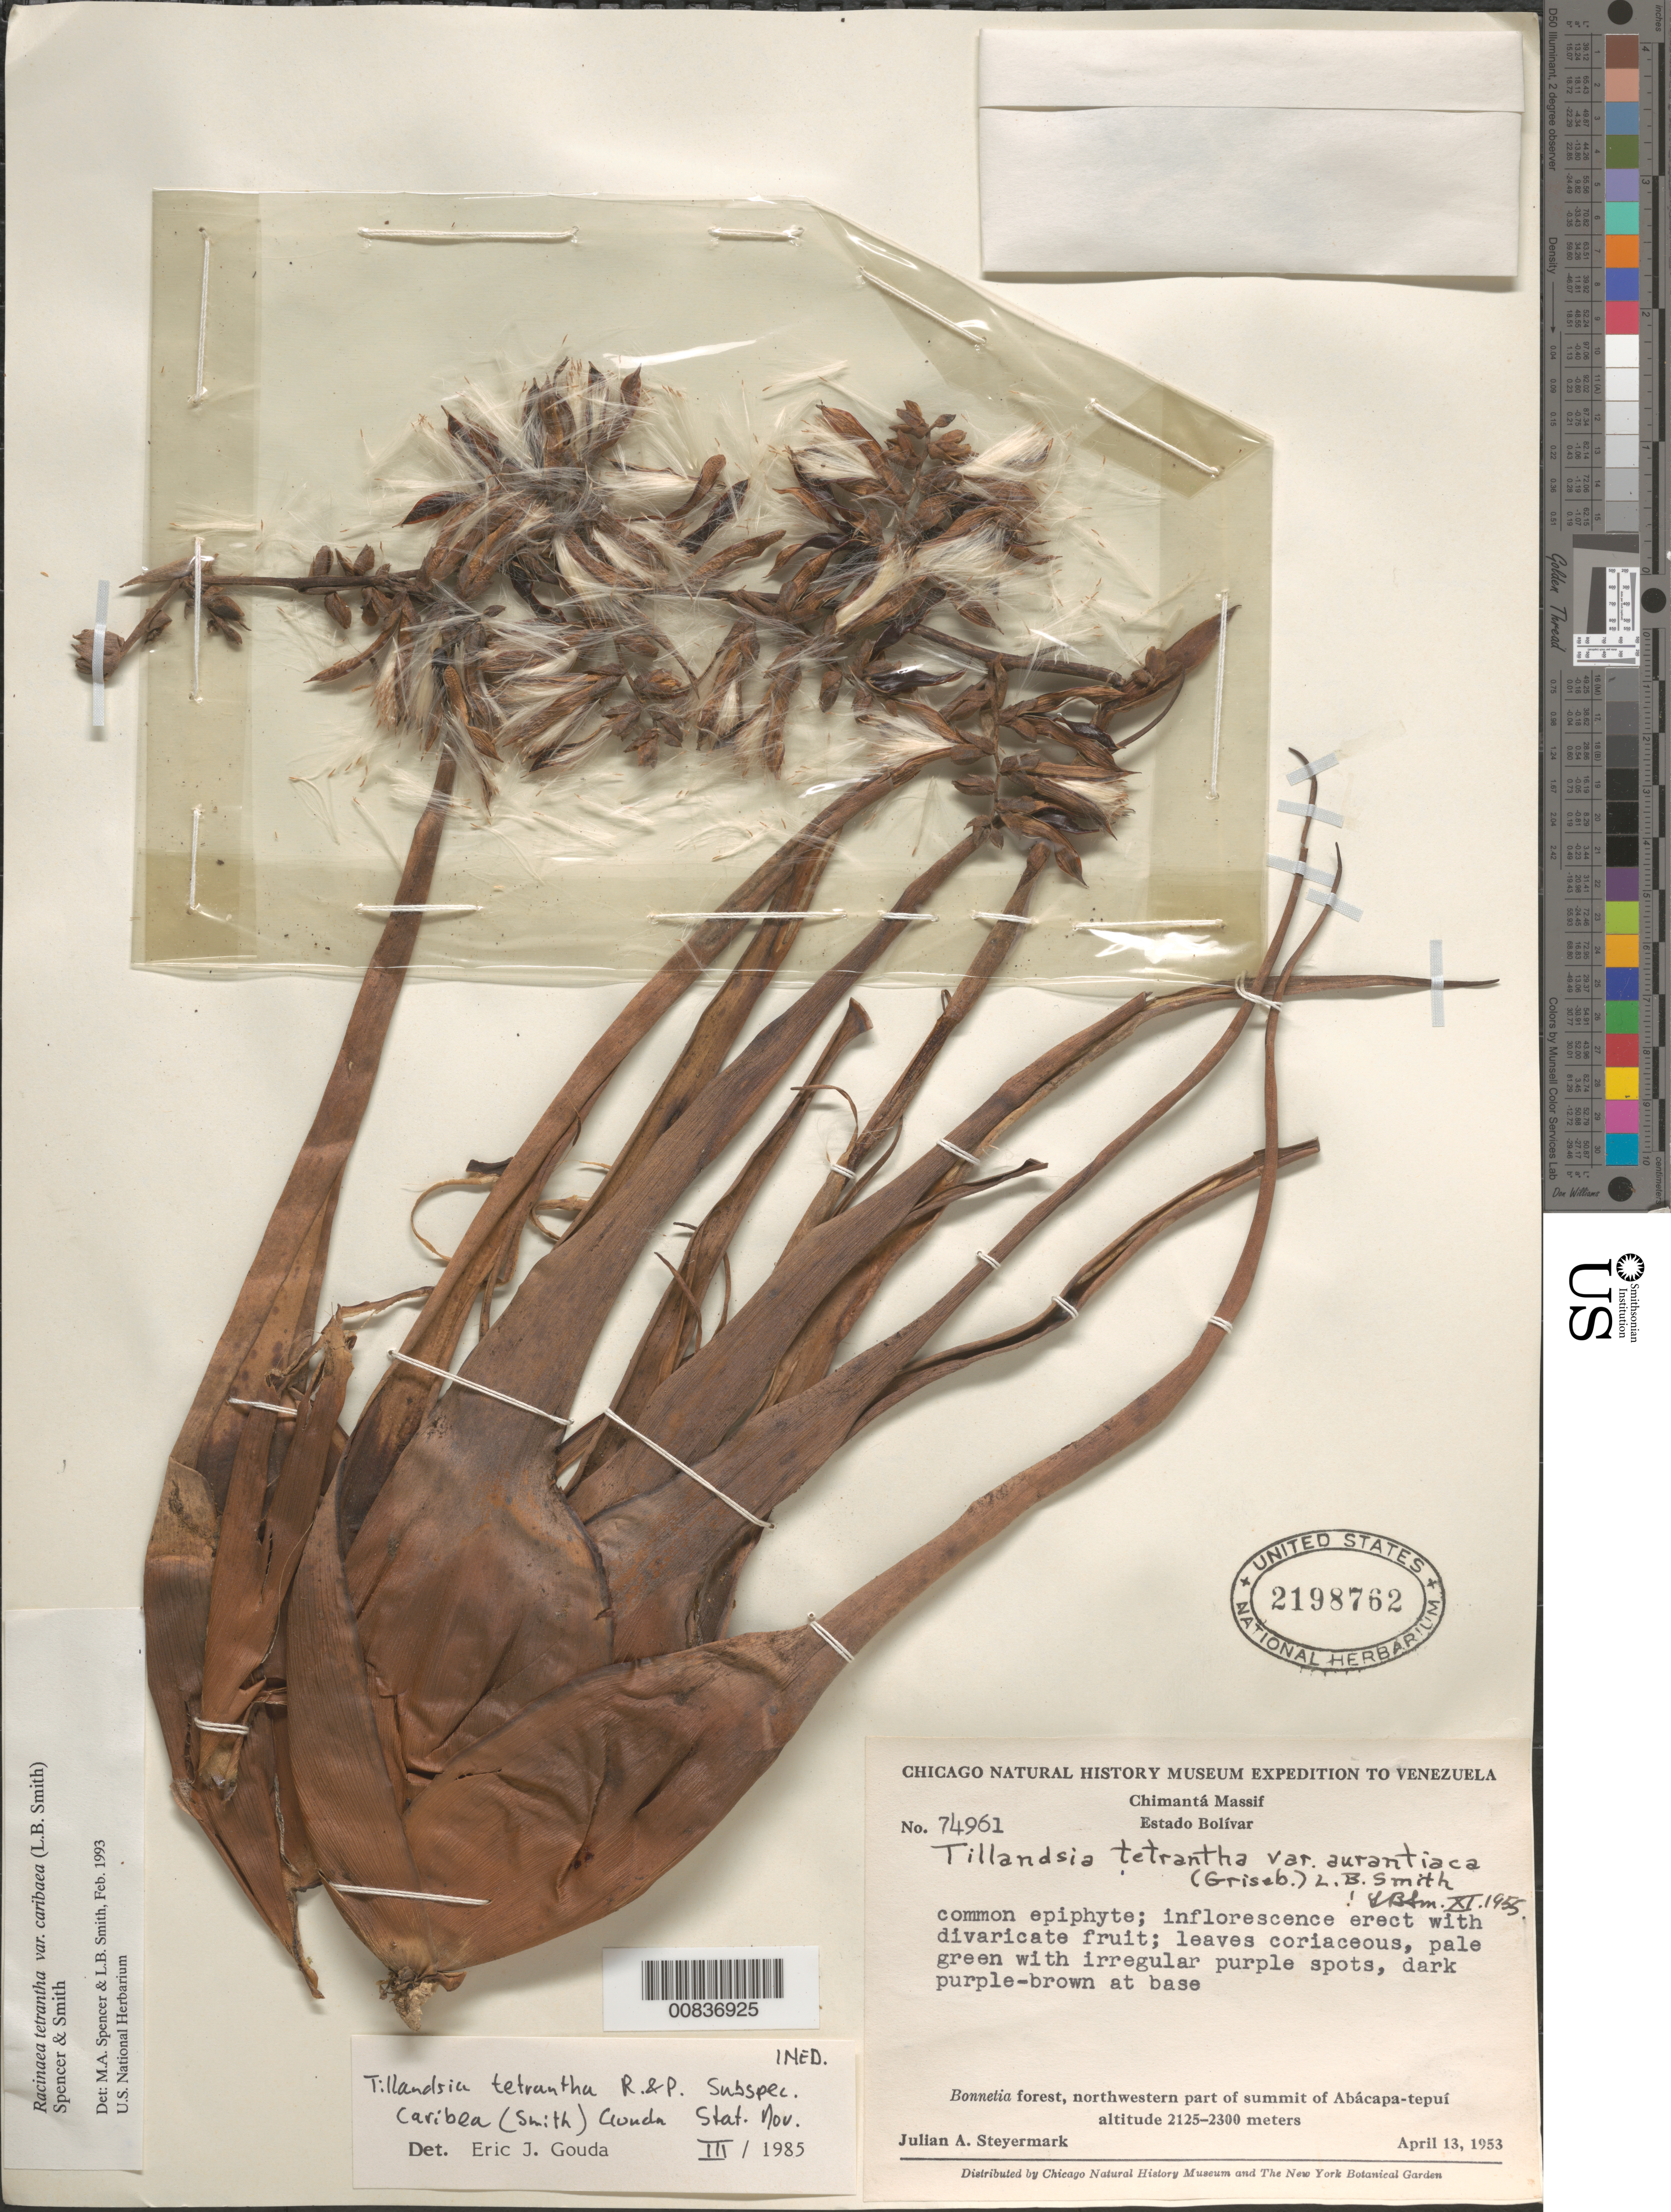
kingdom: Plantae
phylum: Tracheophyta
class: Liliopsida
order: Poales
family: Bromeliaceae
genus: Racinaea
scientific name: Racinaea tetrantha var. caribaea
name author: (L.B. Sm.) M.A. Spencer & L.B. Sm.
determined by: Spencer, M. A.; Smith, L. B.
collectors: J. Steyermark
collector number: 74961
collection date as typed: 13-Apr-53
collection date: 1953-04-13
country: Venezuela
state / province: Bolívar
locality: Chimantá Massif, Abácapa-tepuí, northwest summit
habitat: Bonnetia forest, NW part of summit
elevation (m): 2125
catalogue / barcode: US 2198762